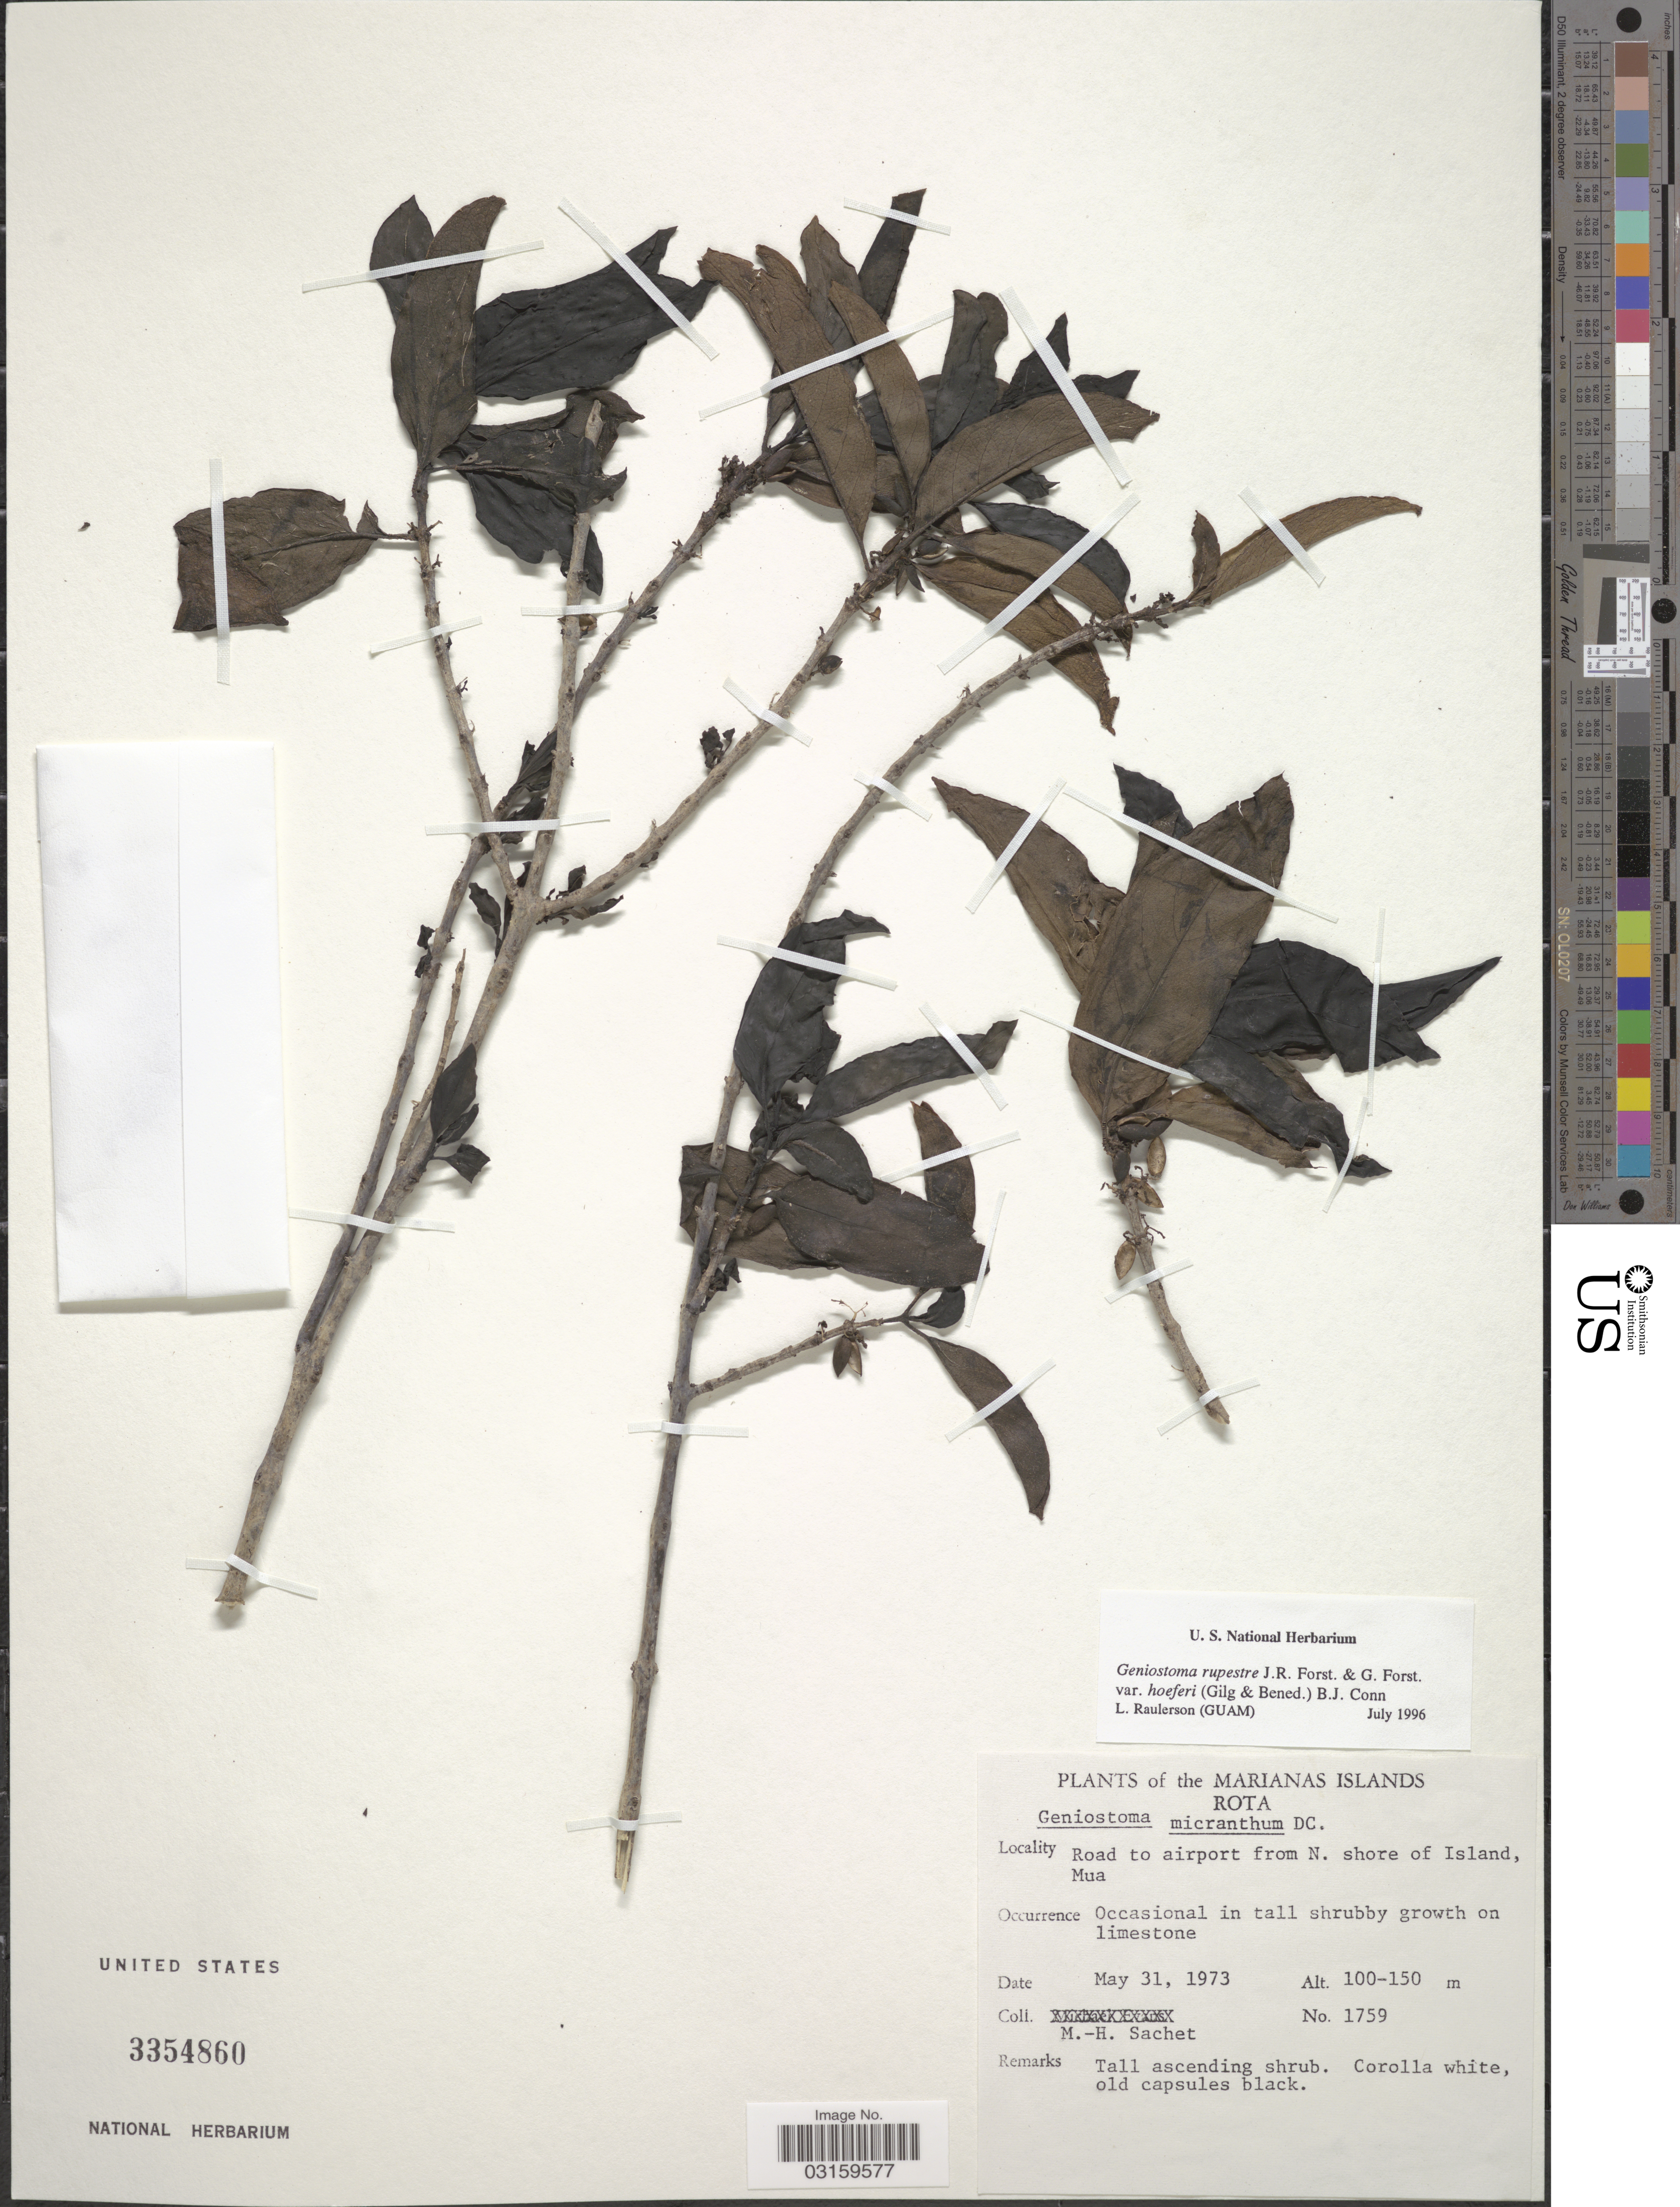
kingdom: Plantae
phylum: Tracheophyta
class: Magnoliopsida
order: Gentianales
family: Loganiaceae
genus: Geniostoma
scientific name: Geniostoma rupestre var. hoeferi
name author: (Gilg & Benedict) B.J. Conn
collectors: M.-H. Sachet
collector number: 1759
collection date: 1973-05-31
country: Northern Mariana Islands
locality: Marianas Islands. Rota. Road to airport from N. shore of Island, Mua.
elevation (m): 100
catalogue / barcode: US 3354860